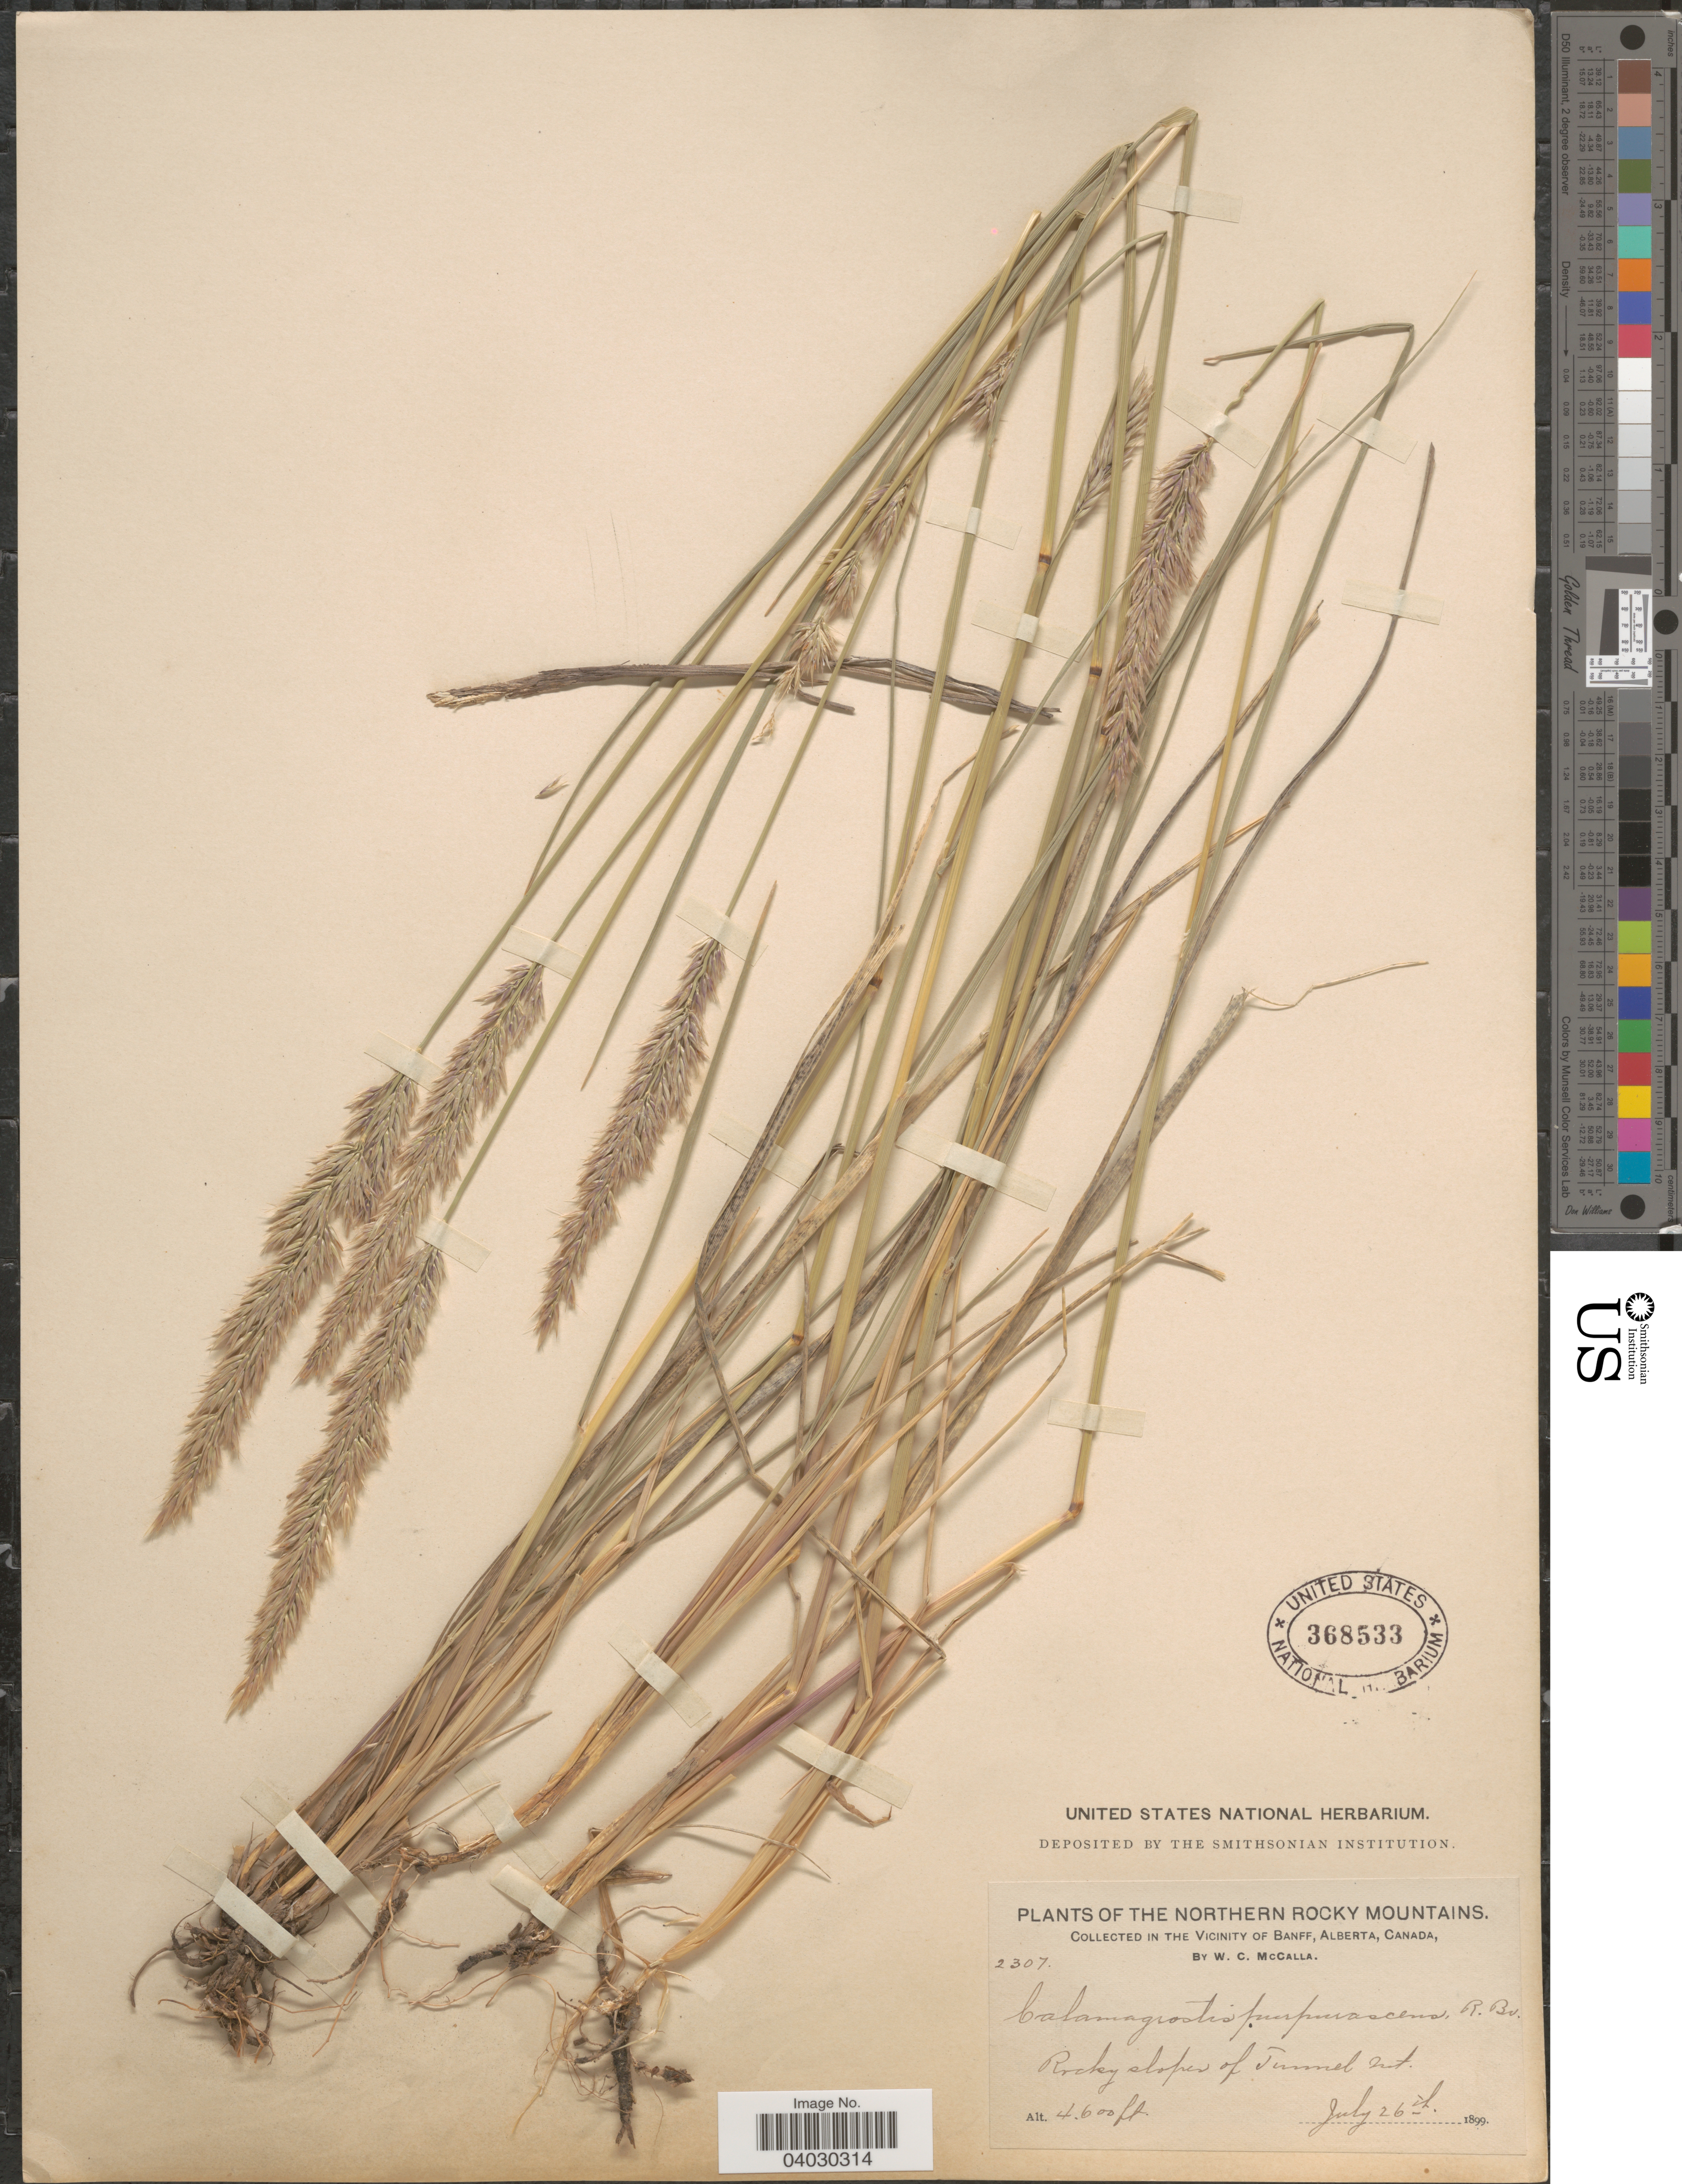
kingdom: Plantae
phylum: Tracheophyta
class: Liliopsida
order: Poales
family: Poaceae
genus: Calamagrostis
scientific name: Calamagrostis purpurascens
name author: R. Br.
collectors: W. McCalla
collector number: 2307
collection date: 1899-07-26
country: Canada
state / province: Alberta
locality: The Northern Rocky Mountains. In the Vicinity of Banff. Rocky slopes of Tunnel Mt.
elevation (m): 1402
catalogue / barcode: US 368533